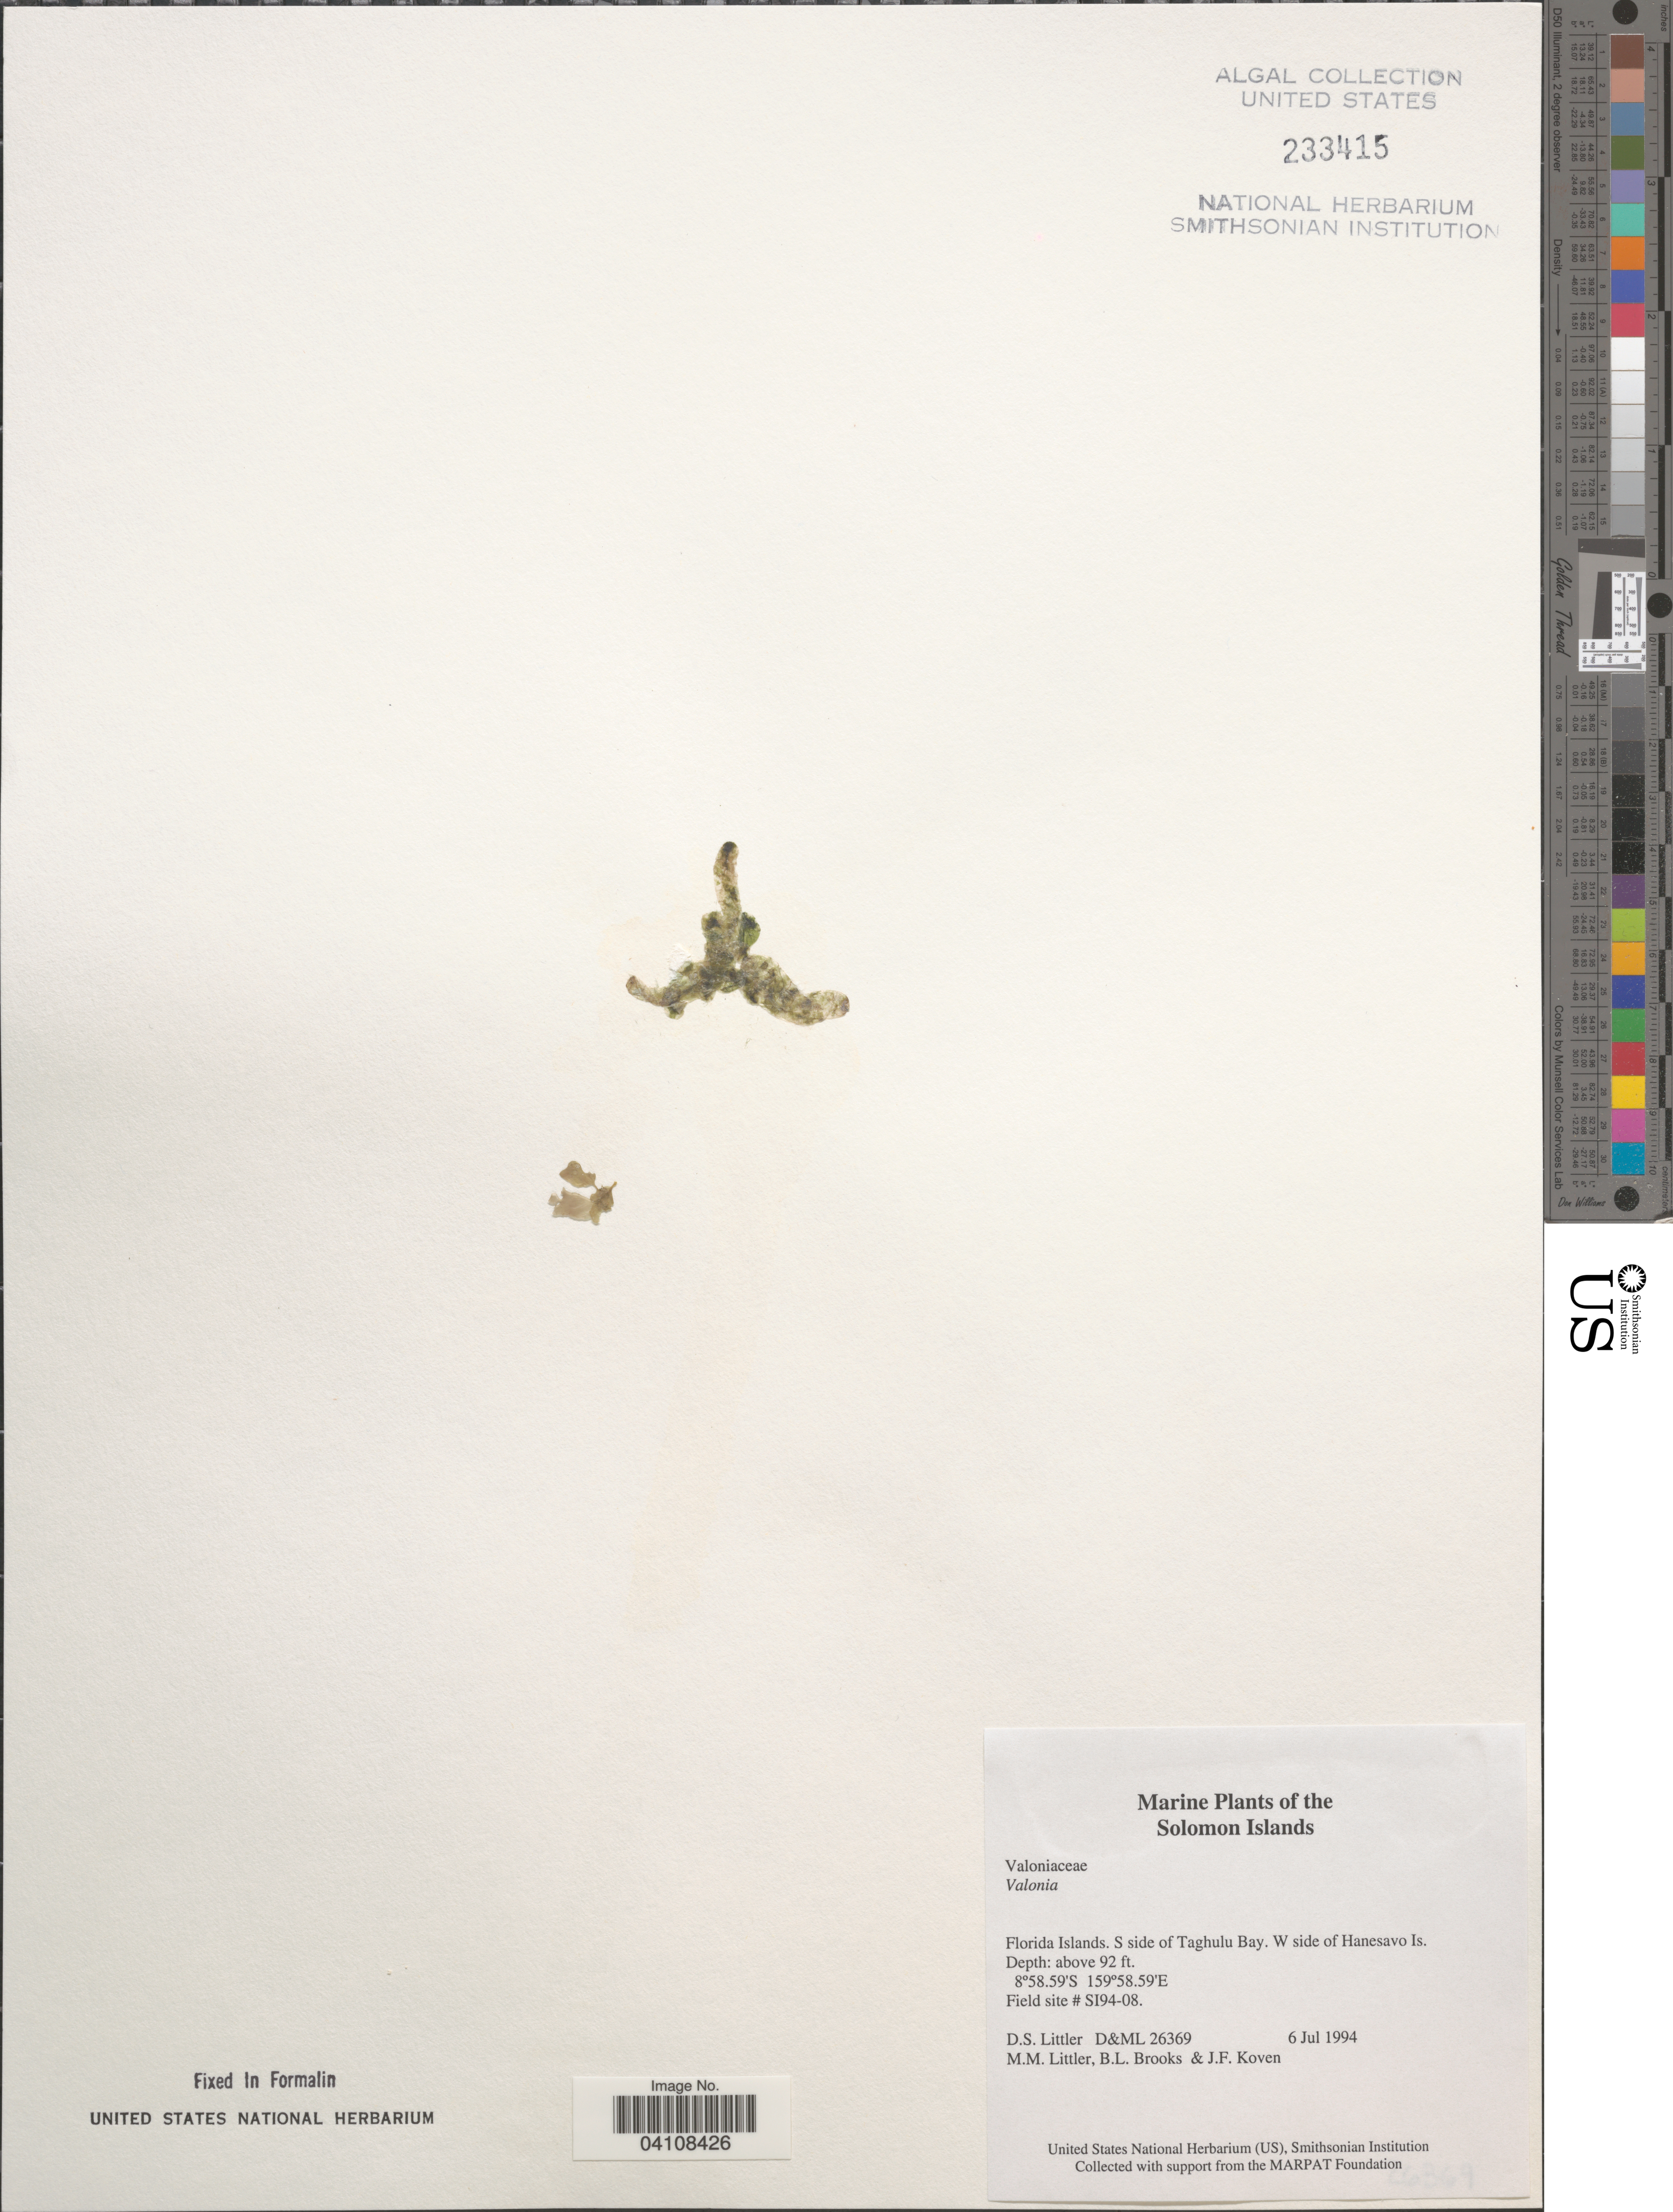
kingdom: Plantae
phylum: Chlorophyta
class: Ulvophyceae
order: Siphonocladales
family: Valoniaceae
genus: Valonia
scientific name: Valonia sp.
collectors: D. S. Littler, B. Brooks & J. Koven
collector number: D&ML26369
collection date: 1994-07-06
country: Solomon Islands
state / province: Solomon Islands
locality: Florida Islands. S side of Taghulu Bay. W side of Hanesavo Is. Field site # SI94-08.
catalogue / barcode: US 233415